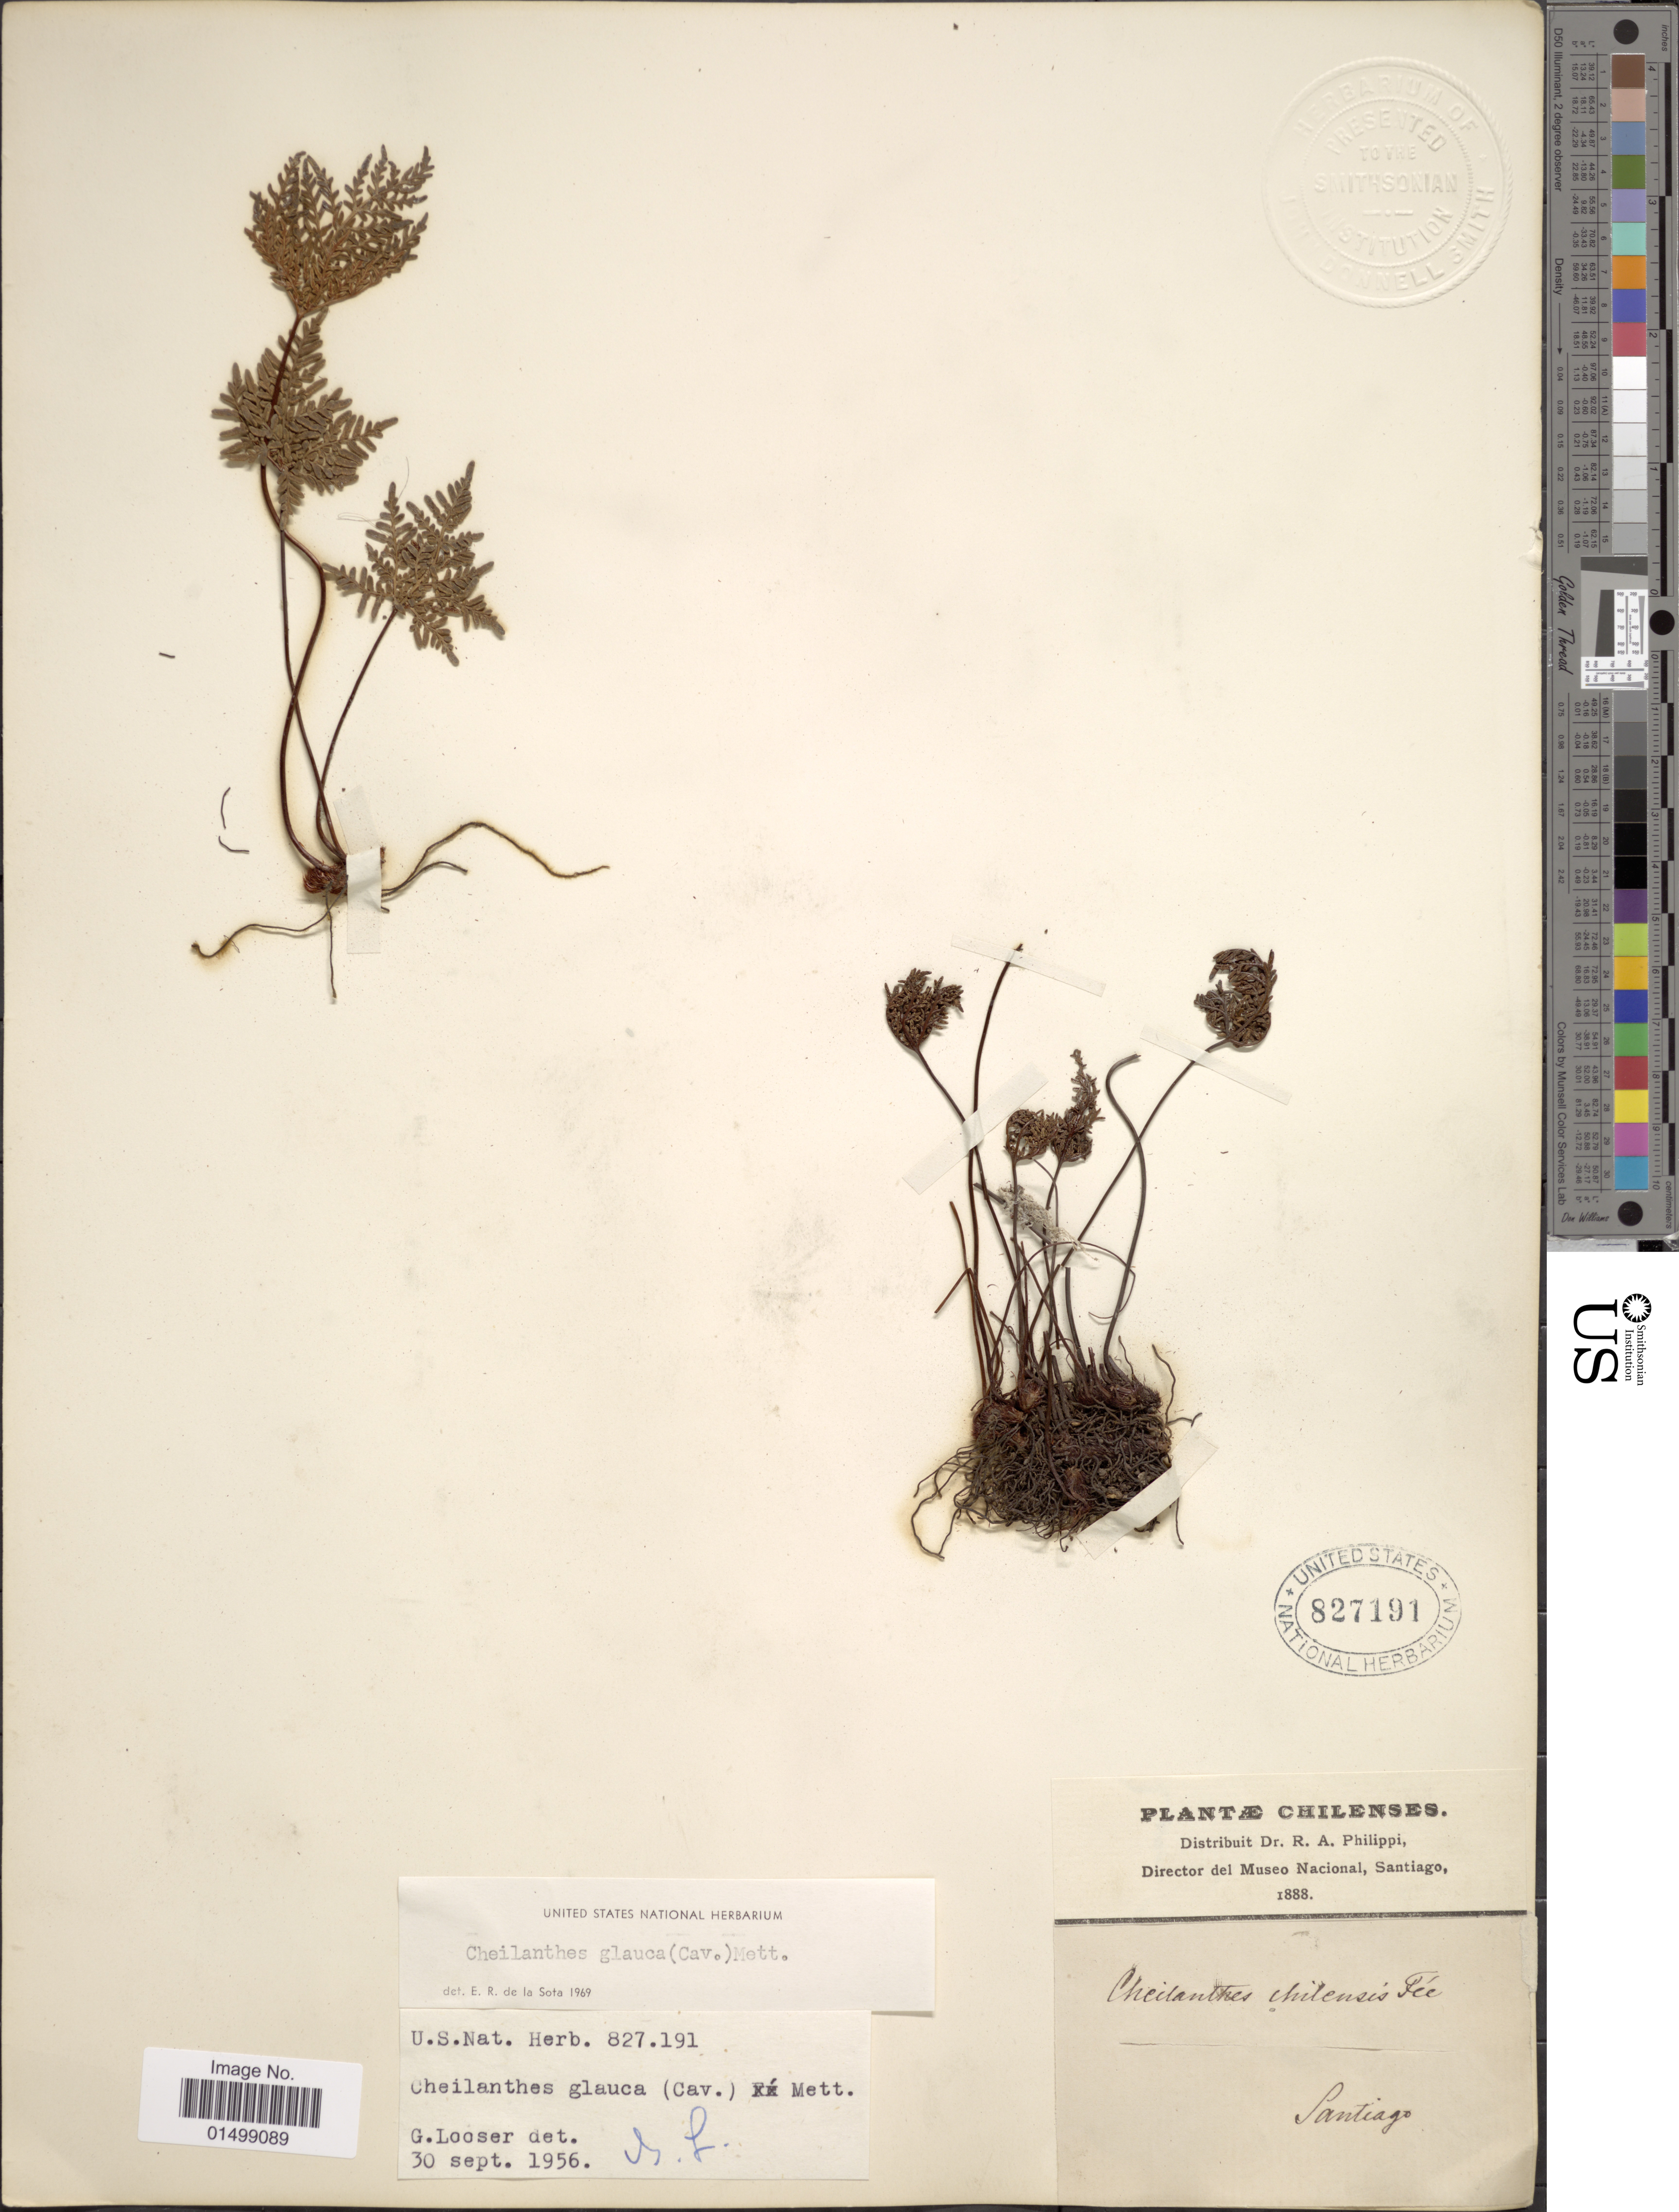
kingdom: Plantae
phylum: Tracheophyta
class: Polypodiopsida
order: Polypodiales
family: Pteridaceae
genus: Cheilanthes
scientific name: Cheilanthes glauca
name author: (Cav.) Mett.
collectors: R. A. Philippi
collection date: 1888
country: Chile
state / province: Región Metropolitana (RM)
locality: Santiago.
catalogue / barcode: US 827191